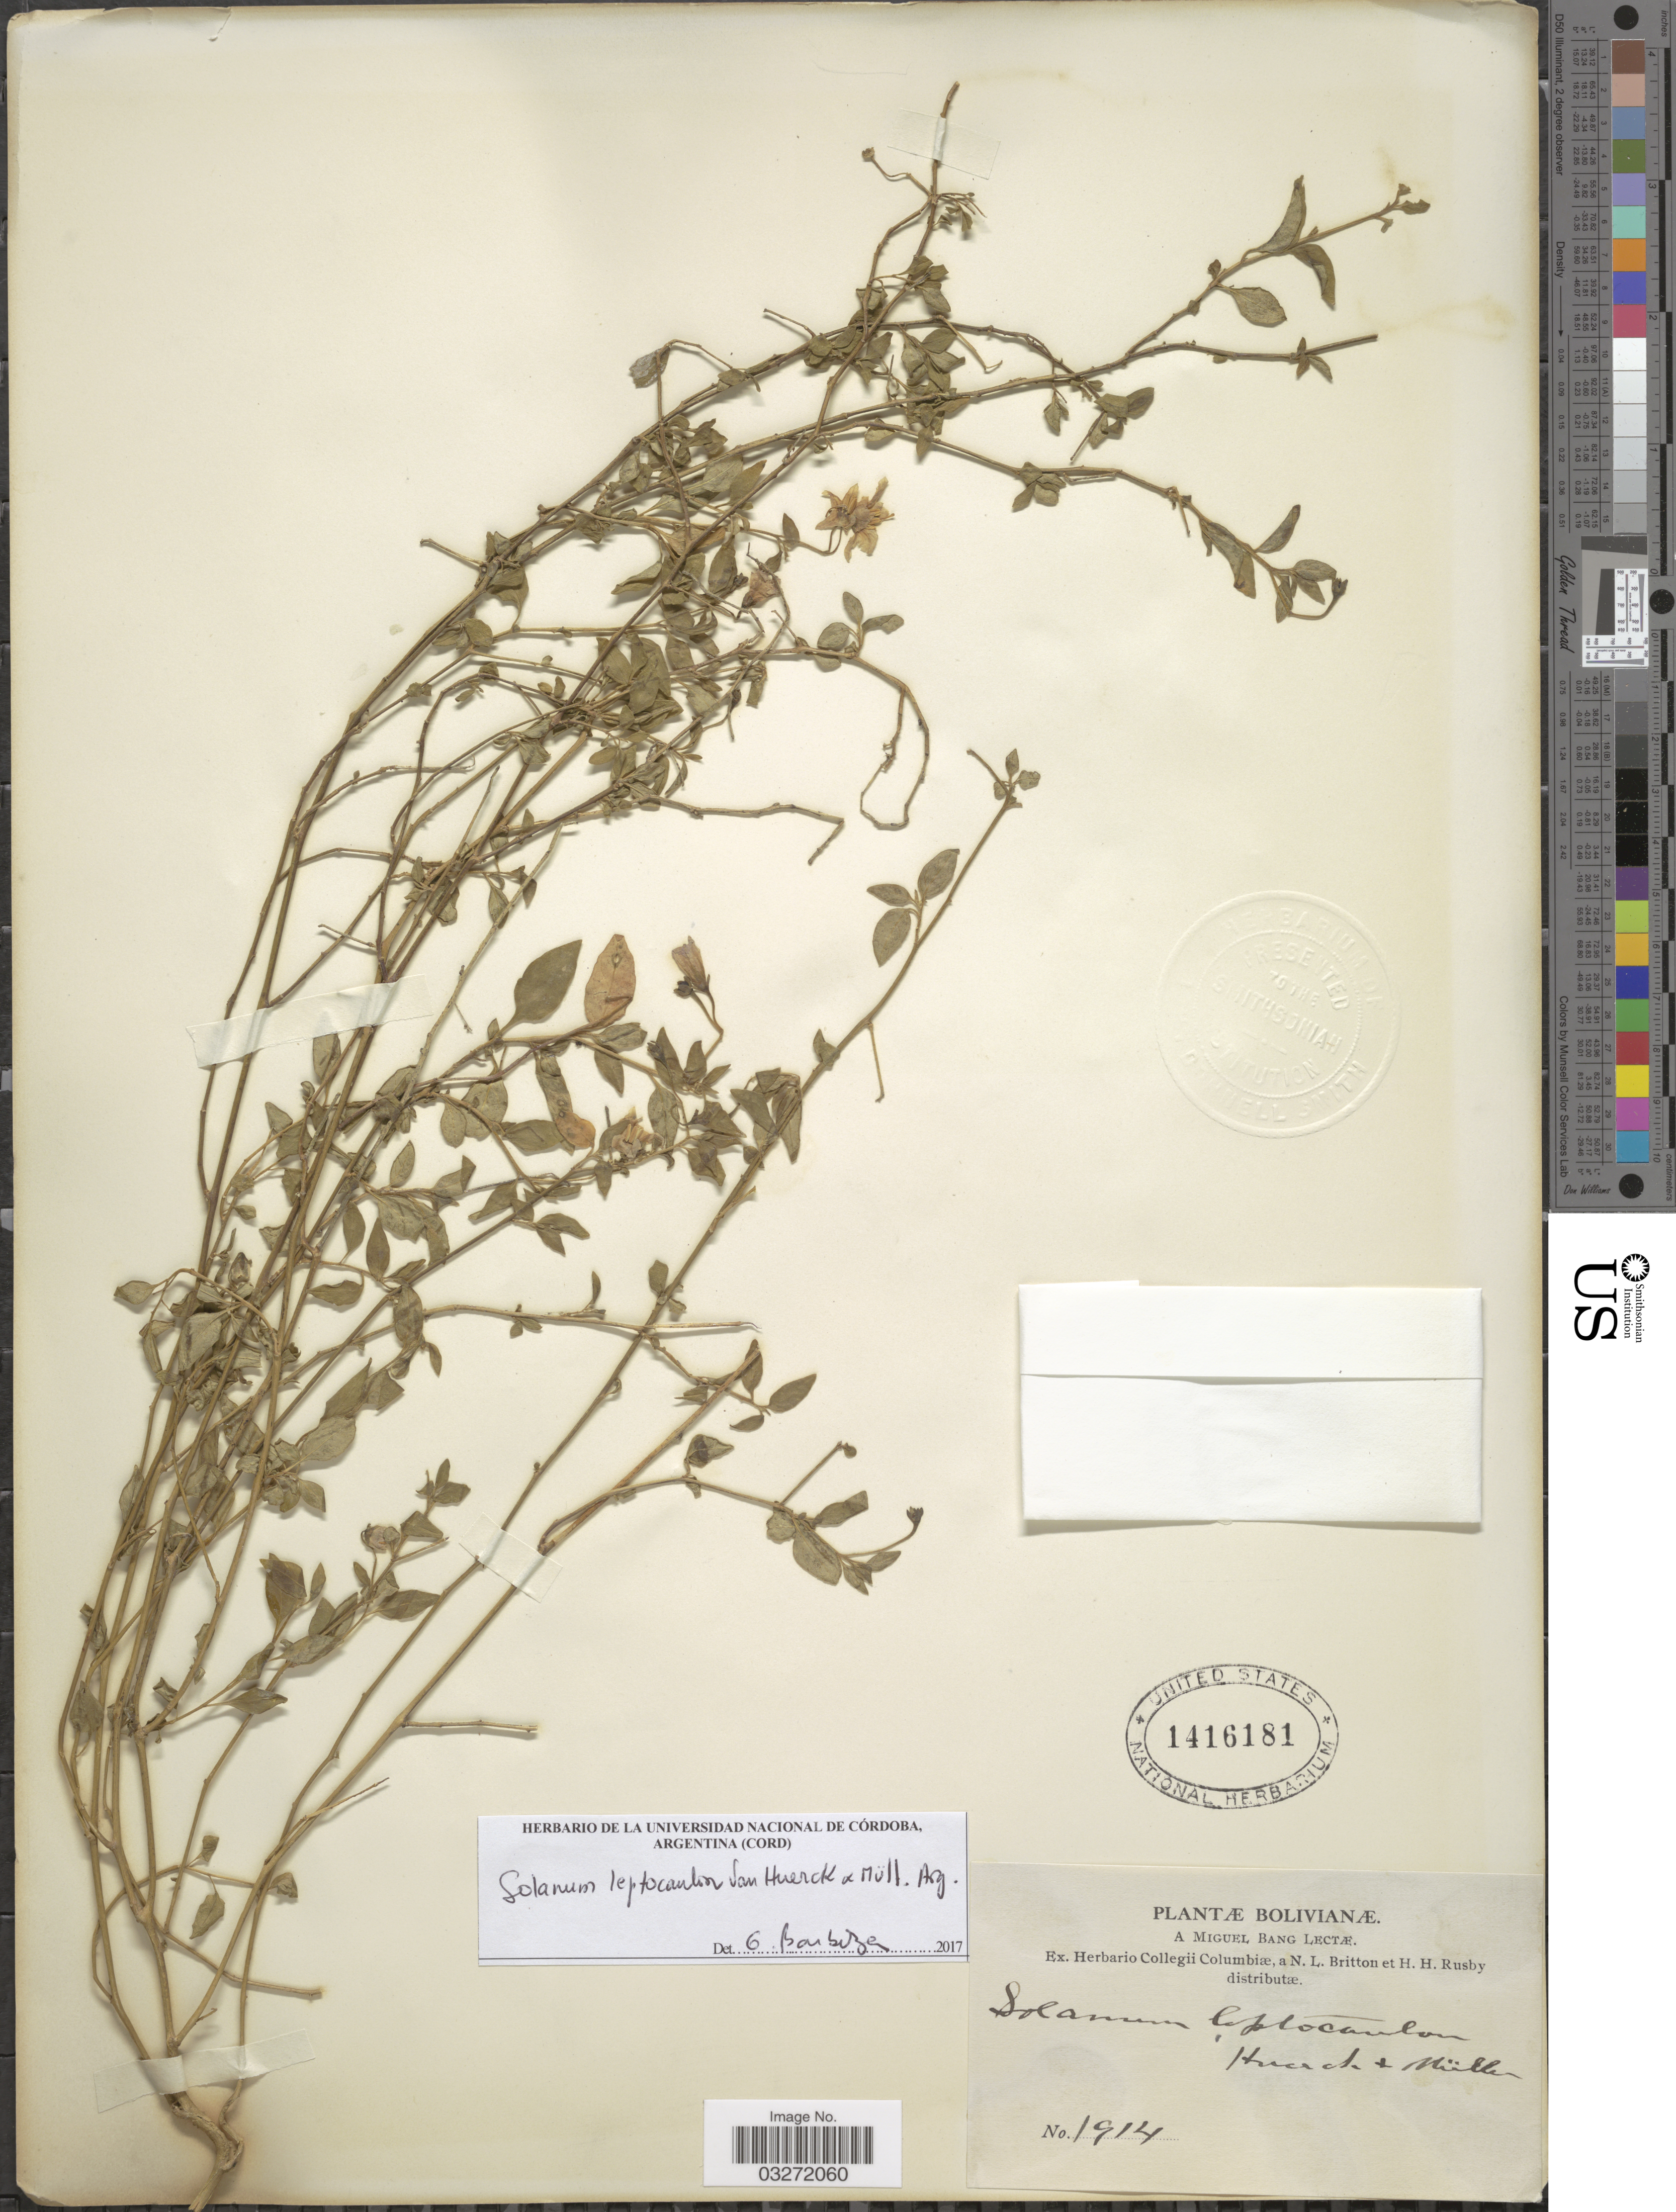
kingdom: Plantae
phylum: Tracheophyta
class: Magnoliopsida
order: Solanales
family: Solanaceae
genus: Solanum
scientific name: Solanum leptocaulon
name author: Van Heurck & Müll. Arg.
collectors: M. Bang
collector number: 1914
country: Bolivia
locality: Bolivianæ.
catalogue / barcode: US 1416181